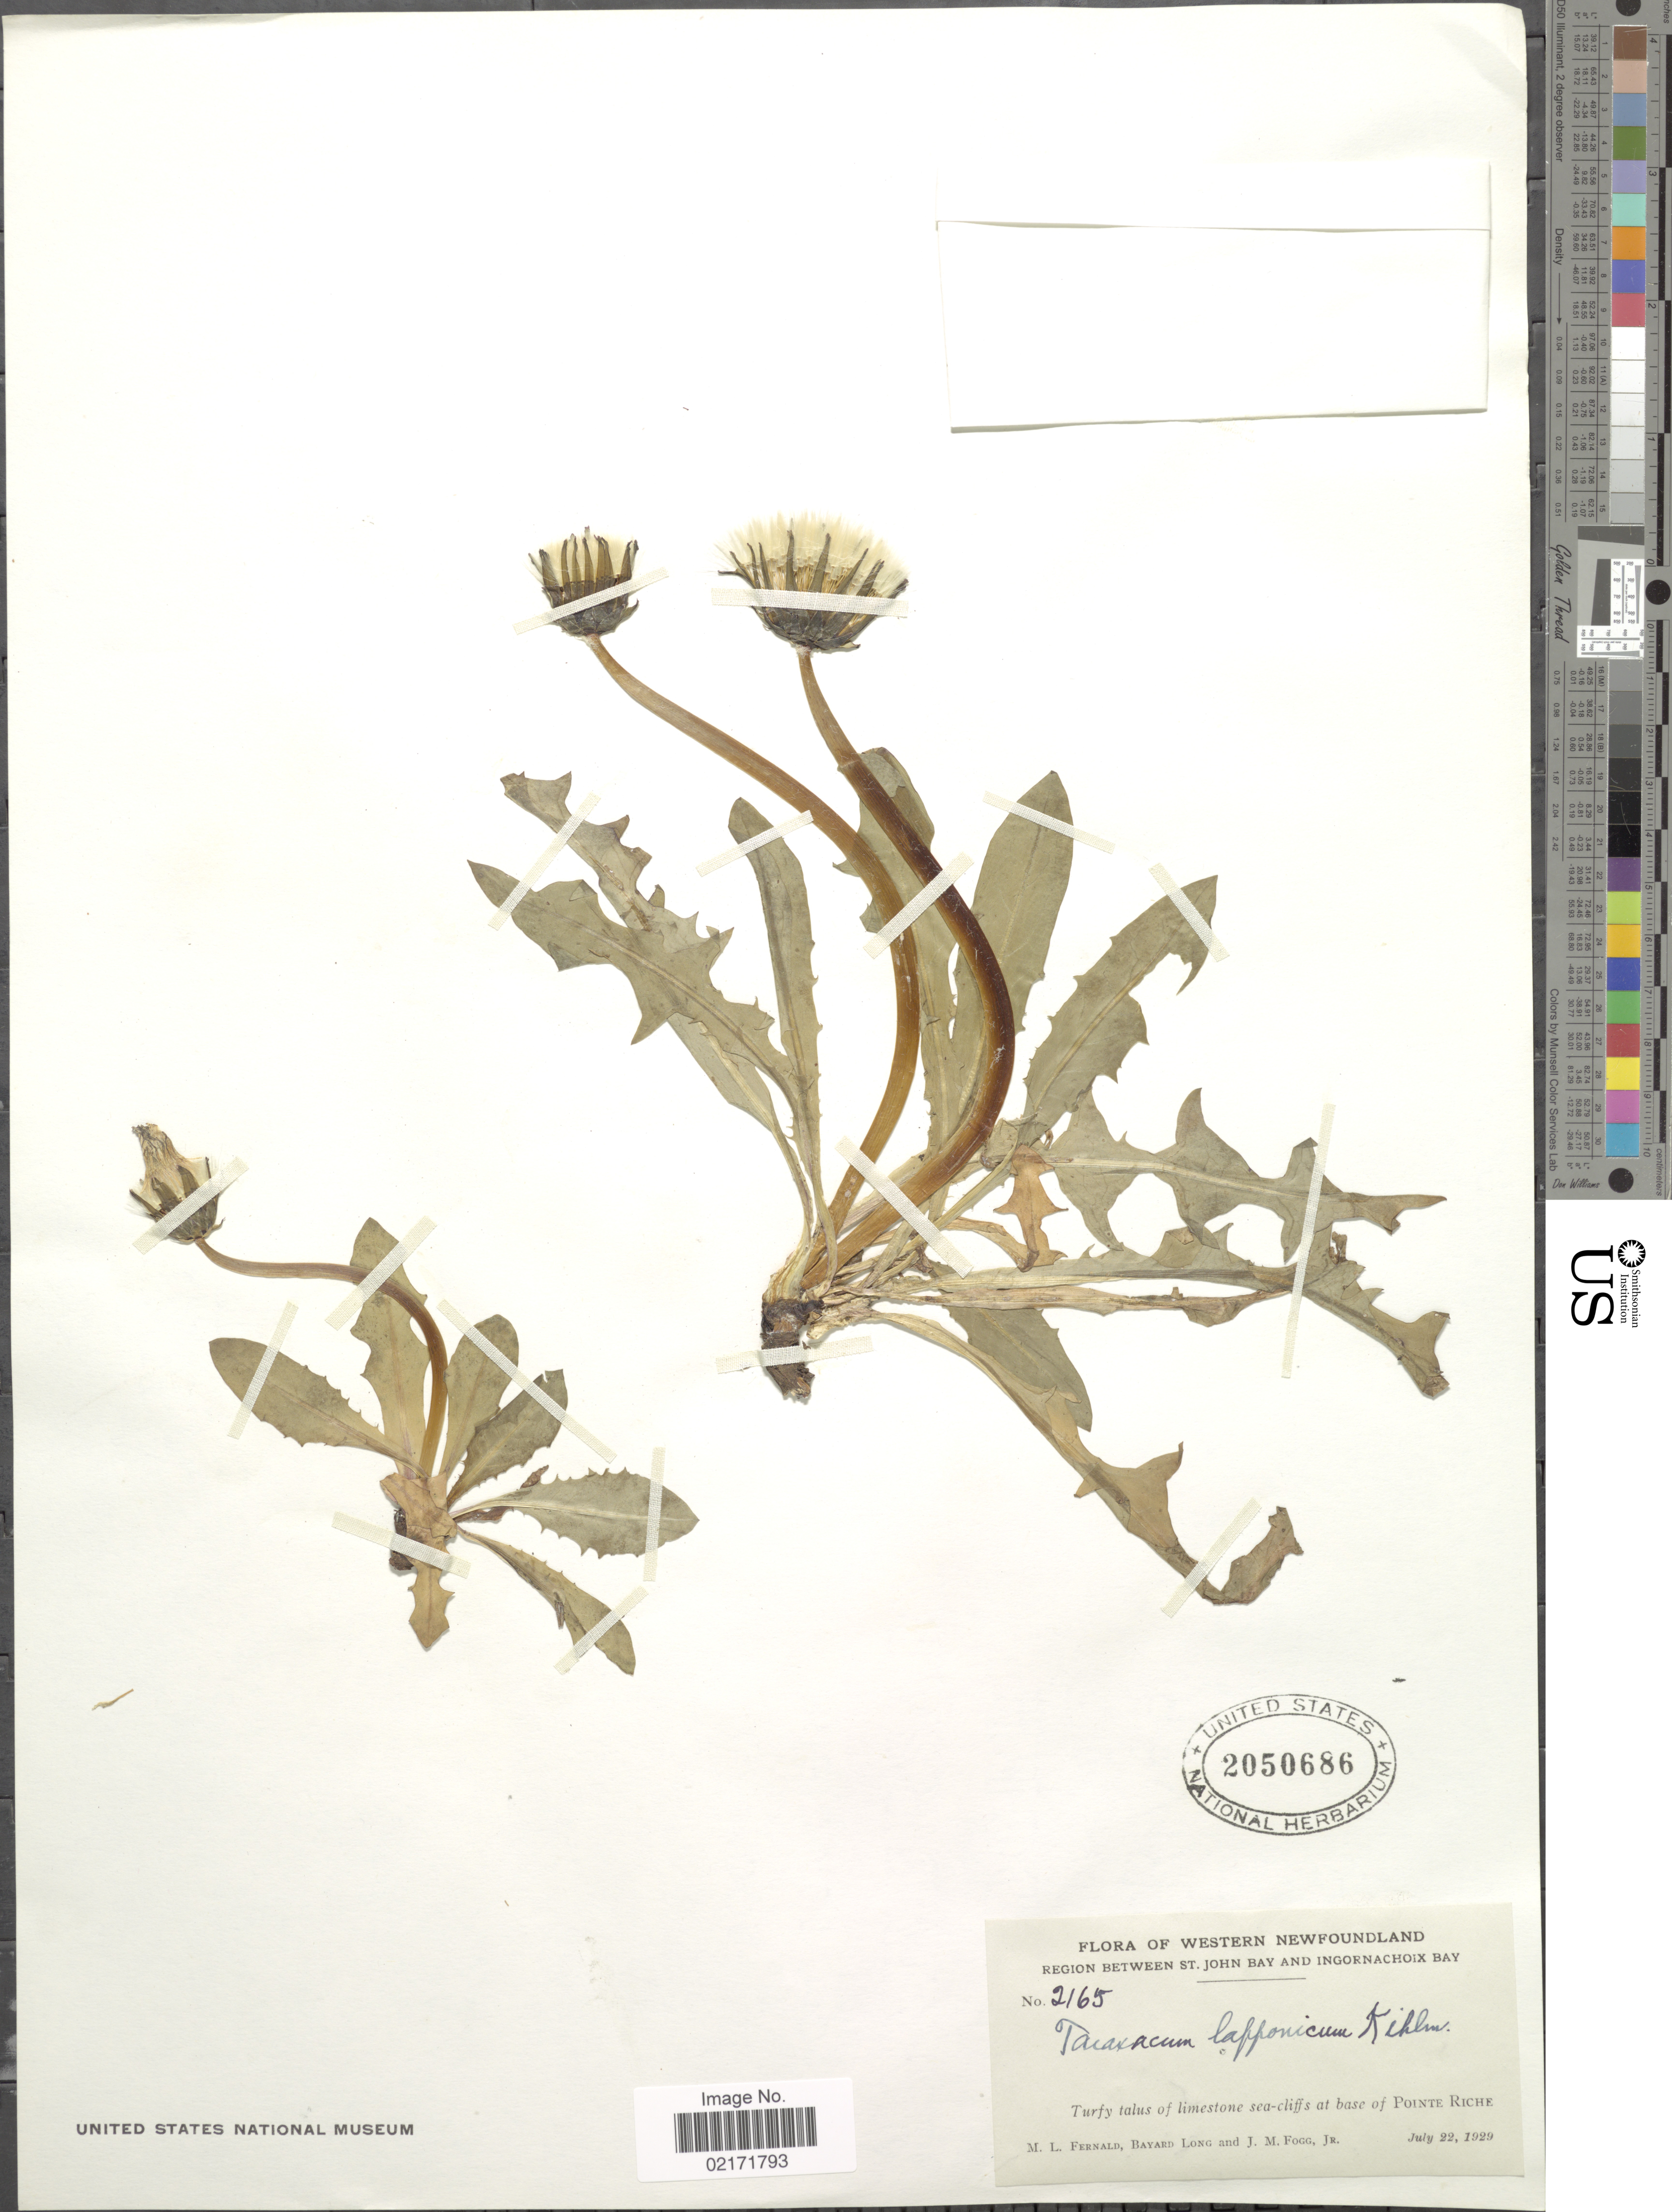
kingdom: Plantae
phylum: Tracheophyta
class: Magnoliopsida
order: Asterales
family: Asteraceae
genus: Taraxacum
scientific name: Taraxacum croceum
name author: Dahlst.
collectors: M. L. Fernald, B. Long & J. Fogg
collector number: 2165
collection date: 1929-07-22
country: Canada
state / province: Newfoundland and Labrador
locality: Western Newfoundland. Region between St. John bay and Ingornachoix Bay. Turfy talus of limestone sea-cliffs at base of Pointe Riche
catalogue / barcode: US 2050686